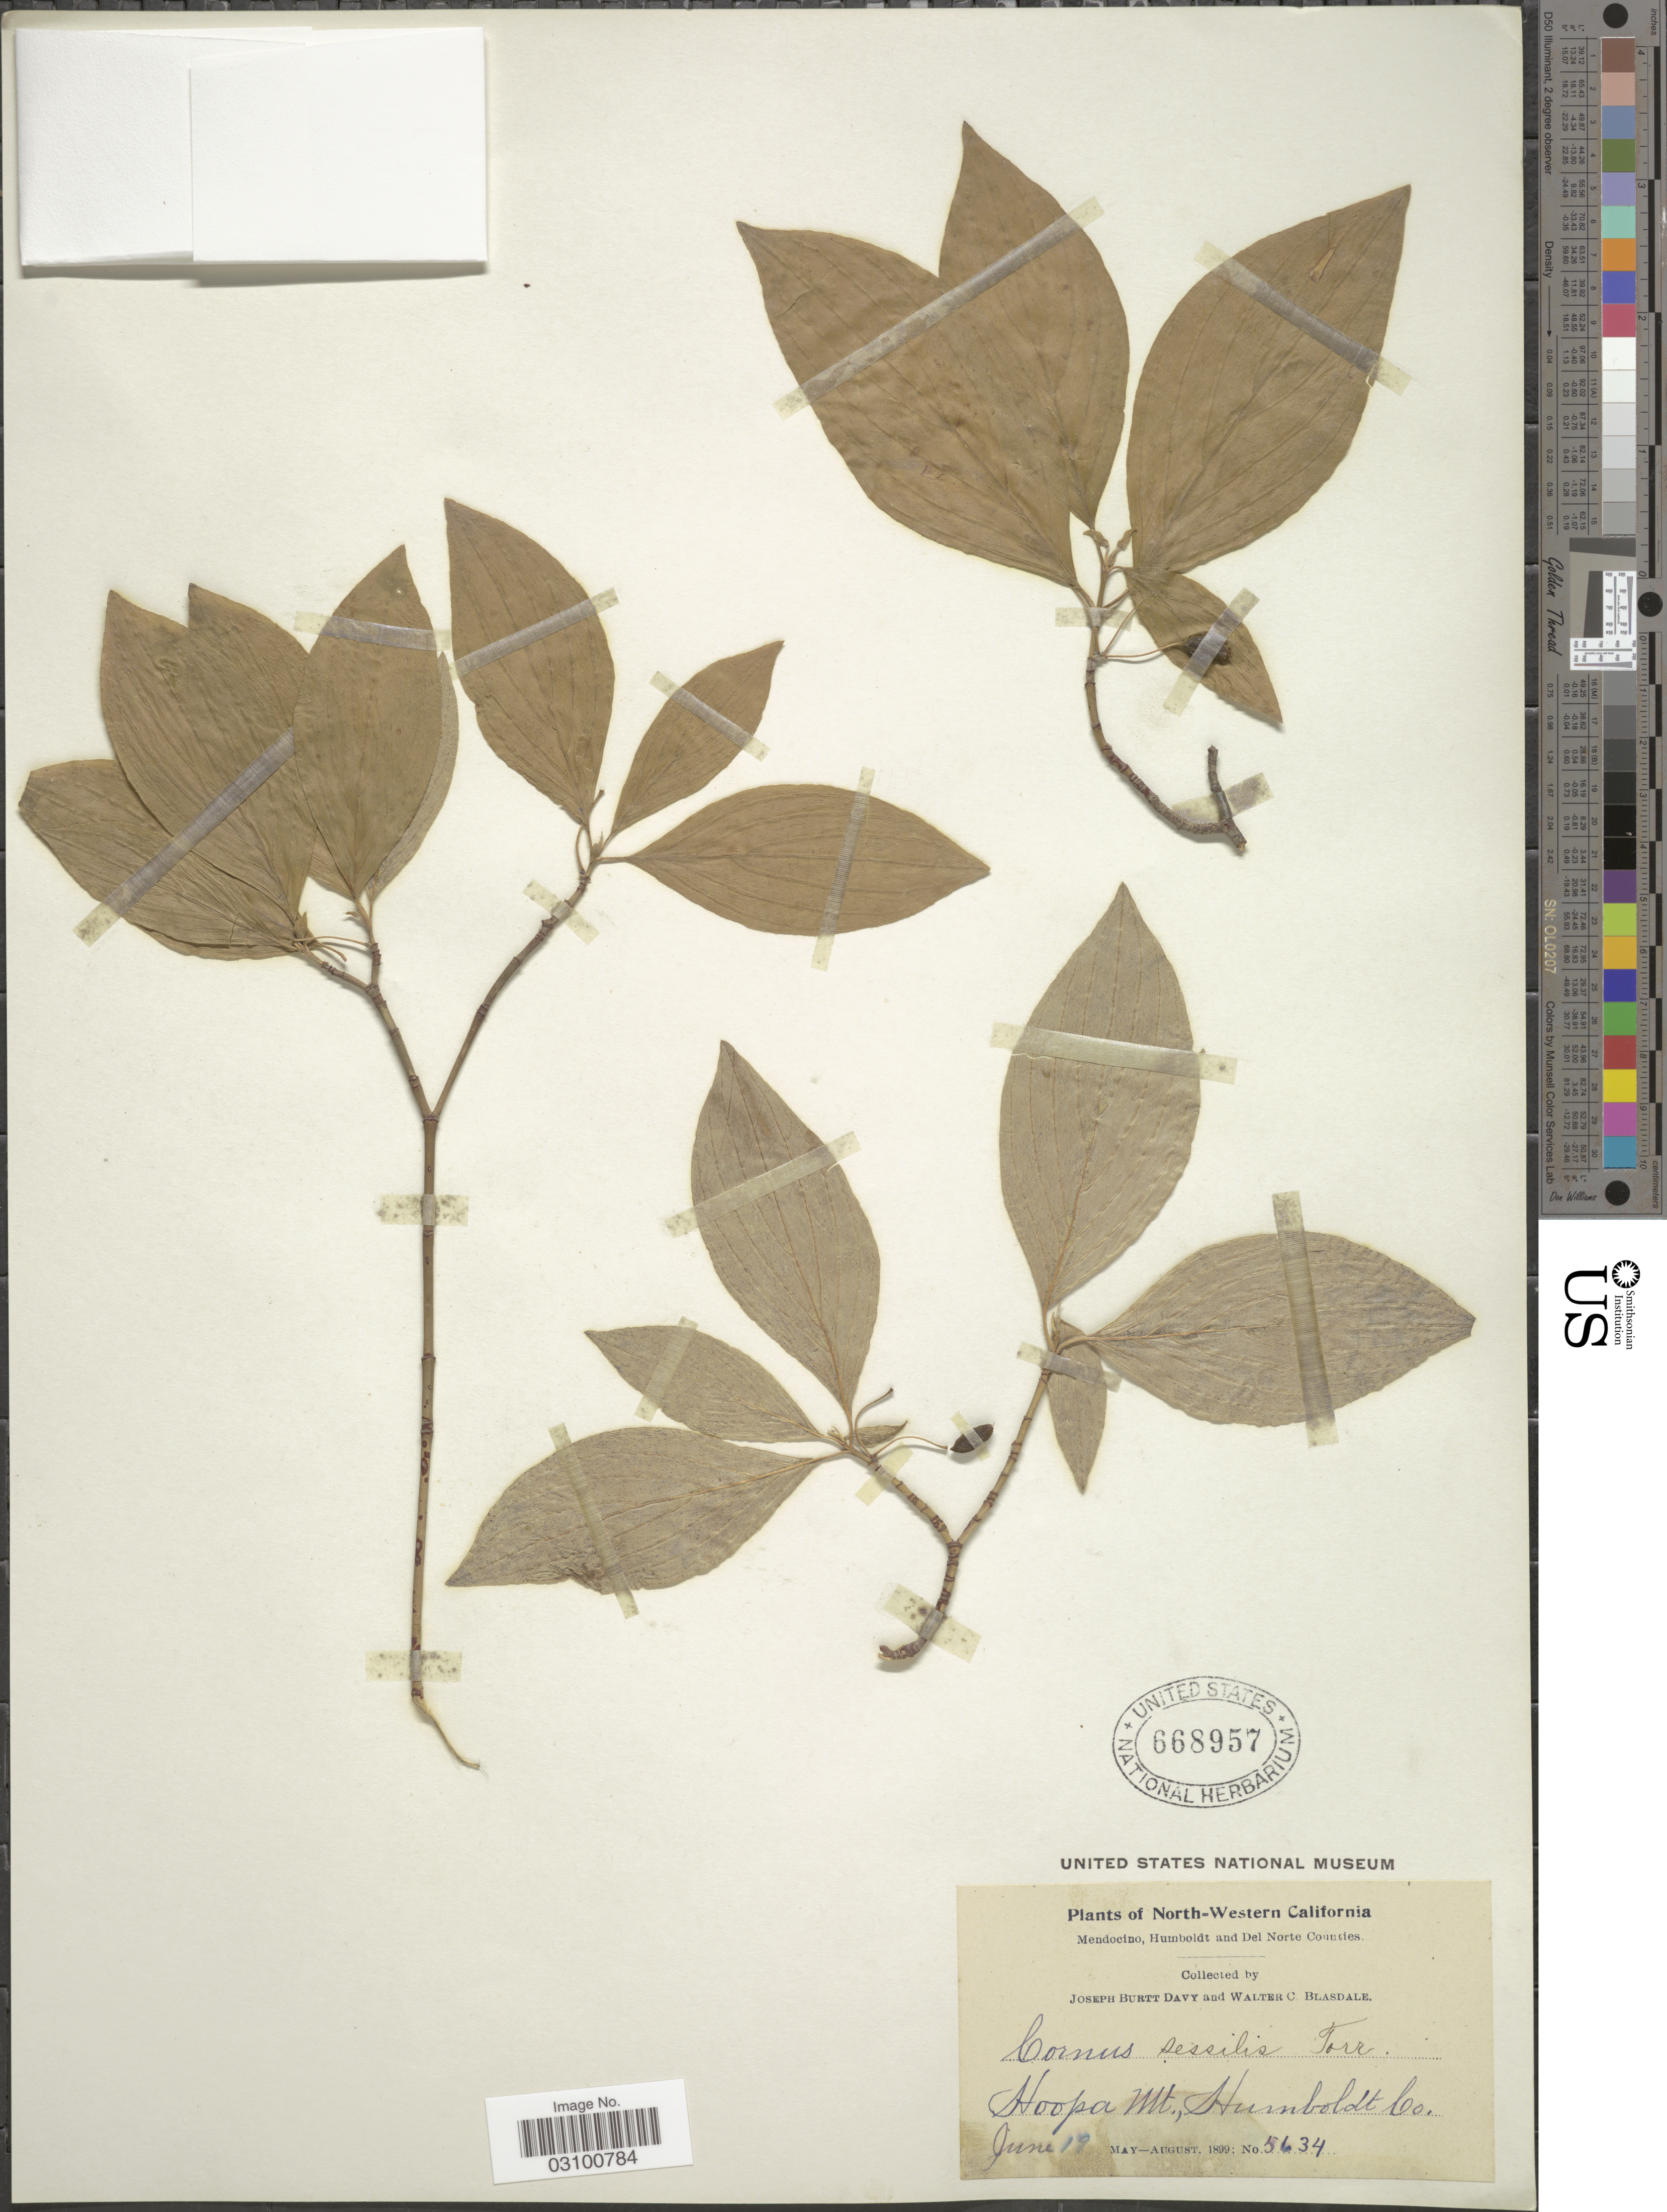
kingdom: Plantae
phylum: Tracheophyta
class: Magnoliopsida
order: Cornales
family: Cornaceae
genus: Cornus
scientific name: Cornus sessilis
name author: Torr. ex Durand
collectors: J. Burtt Davy & W. Blasdale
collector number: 5634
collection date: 1899-06-19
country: United States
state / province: California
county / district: Humboldt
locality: North-Western California. Mendocino, Humboldt and Del Norte Counties. Hoopa Mt., Humboldt Co.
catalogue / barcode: US 668957